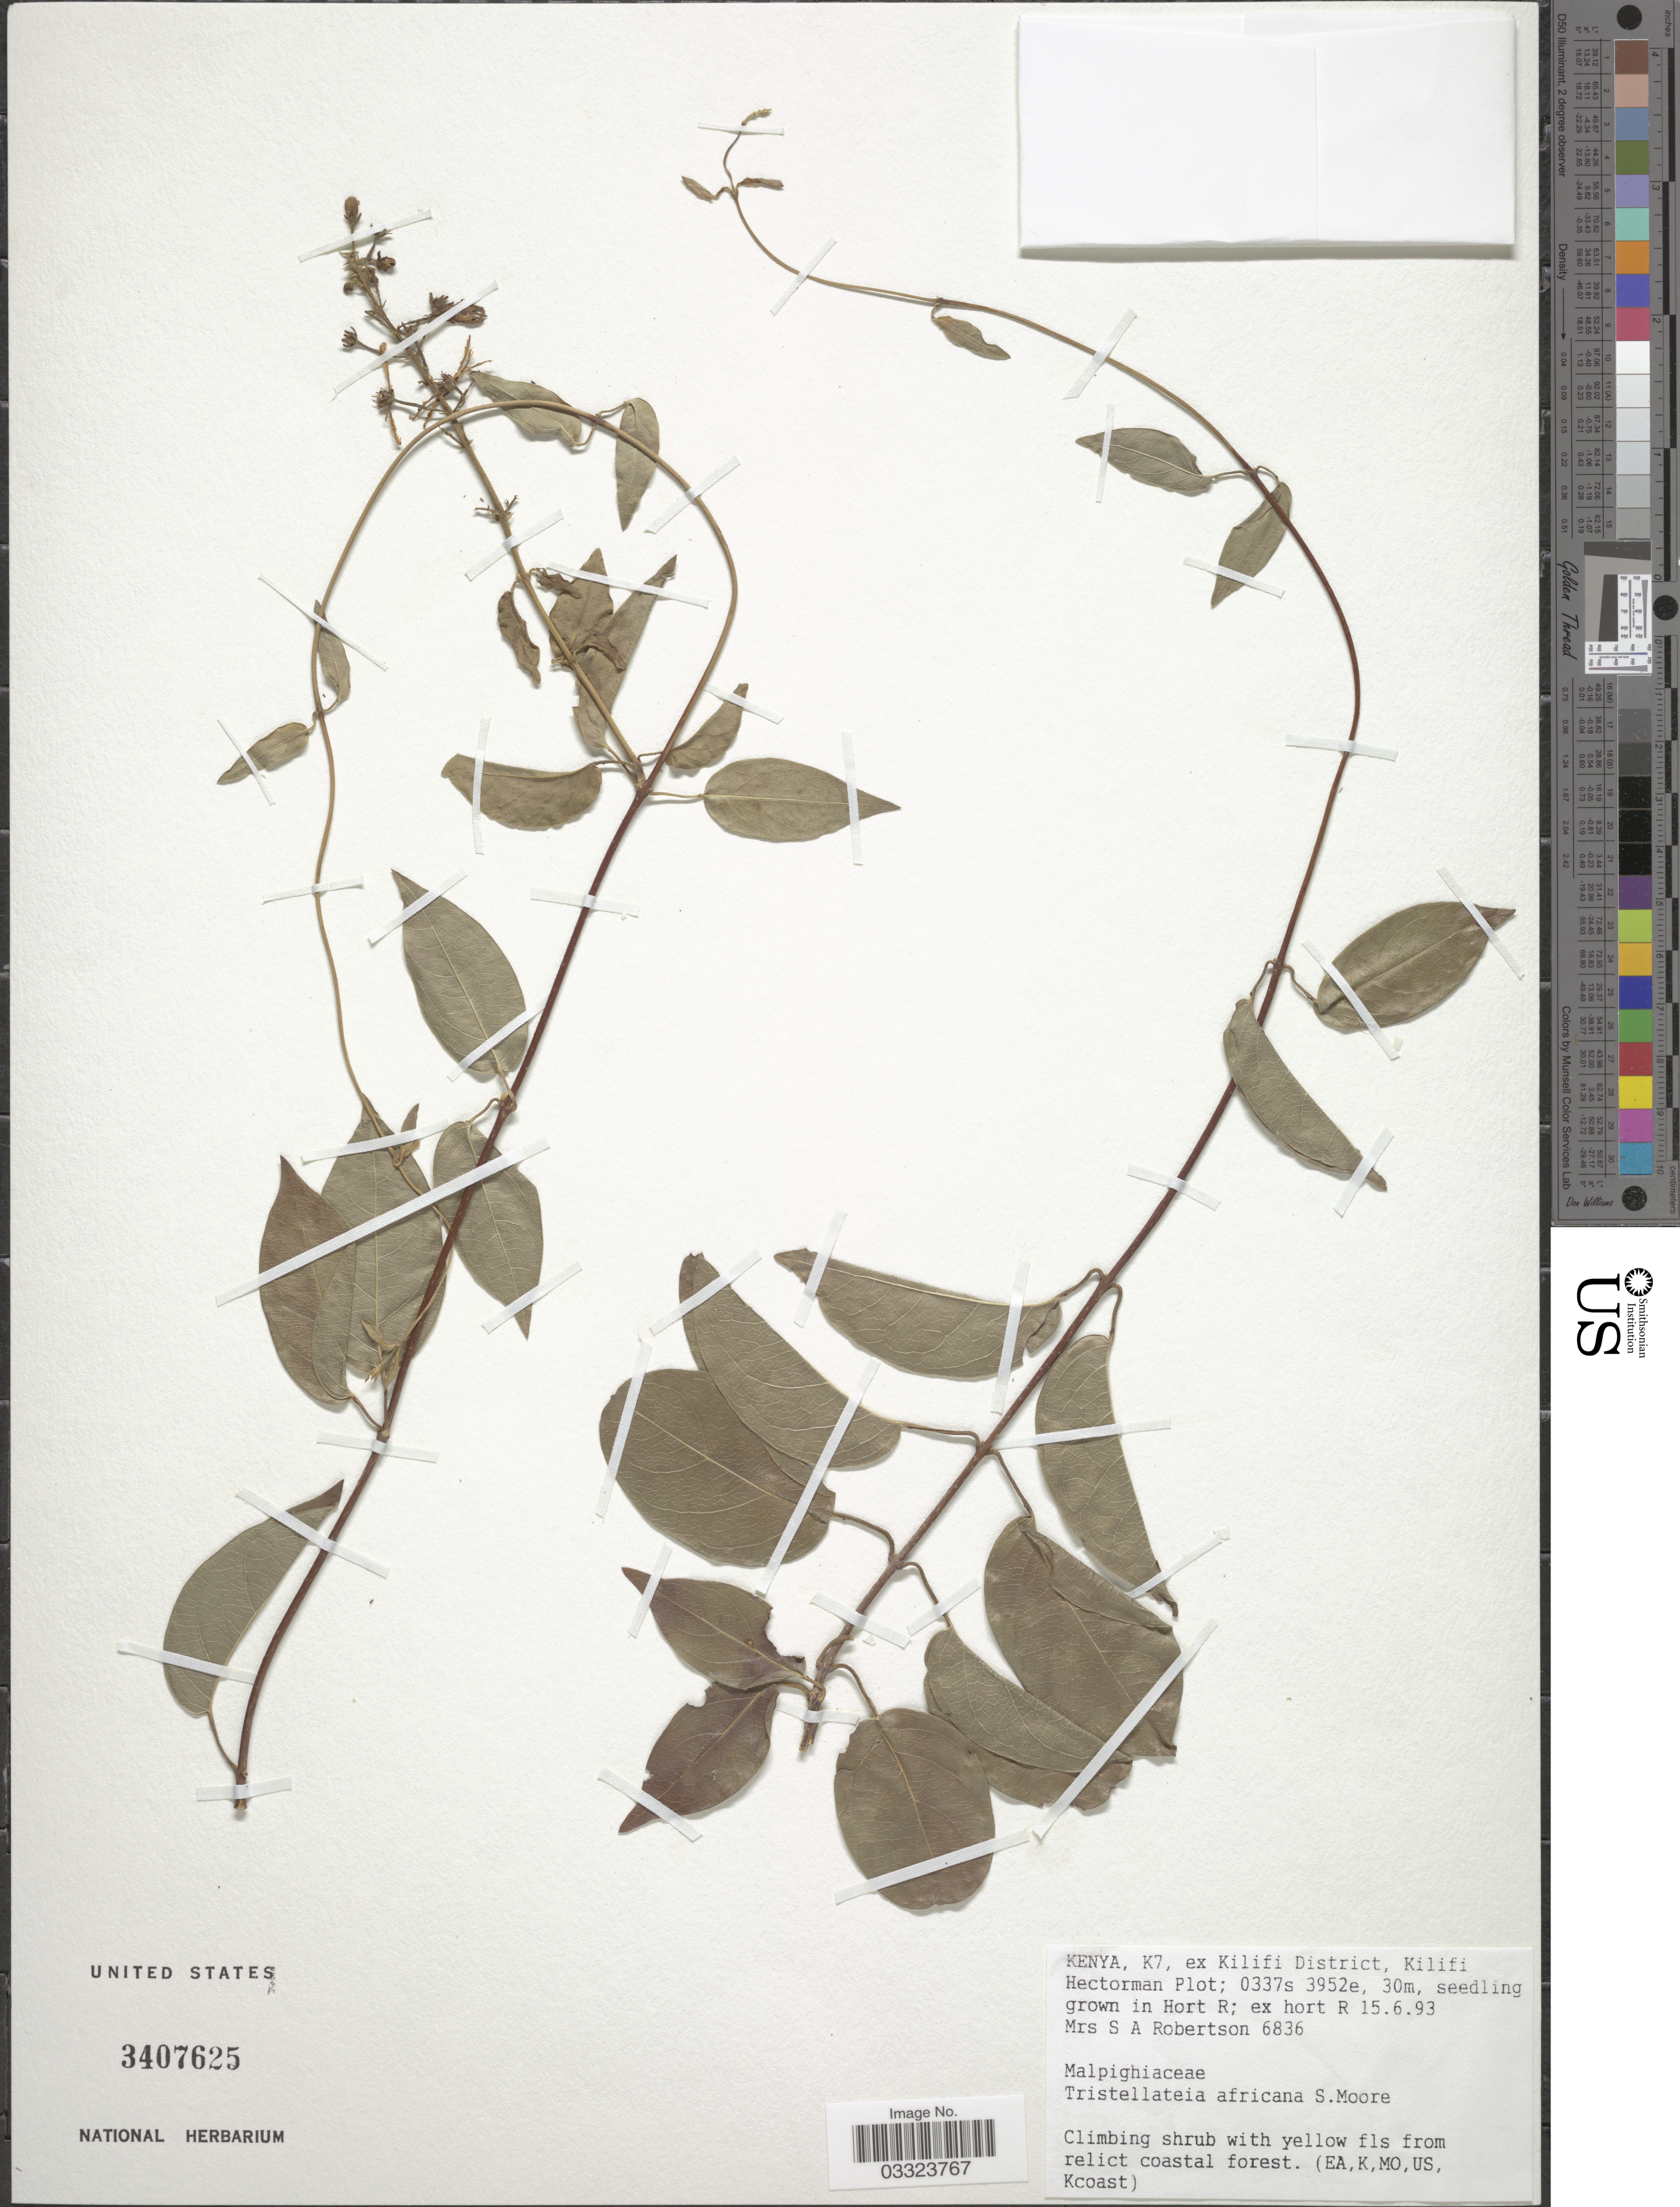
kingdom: Plantae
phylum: Tracheophyta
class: Magnoliopsida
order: Malpighiales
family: Malpighiaceae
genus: Tristellateia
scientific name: Tristellateia africana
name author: S. Moore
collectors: S. Robertson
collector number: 6836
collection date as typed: Transcribed d/m/y: 15/6/93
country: Kenya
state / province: Kilifi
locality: K7, ex Kilifi District, Kilifi Hectorman Plot.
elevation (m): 30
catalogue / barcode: US 3407625